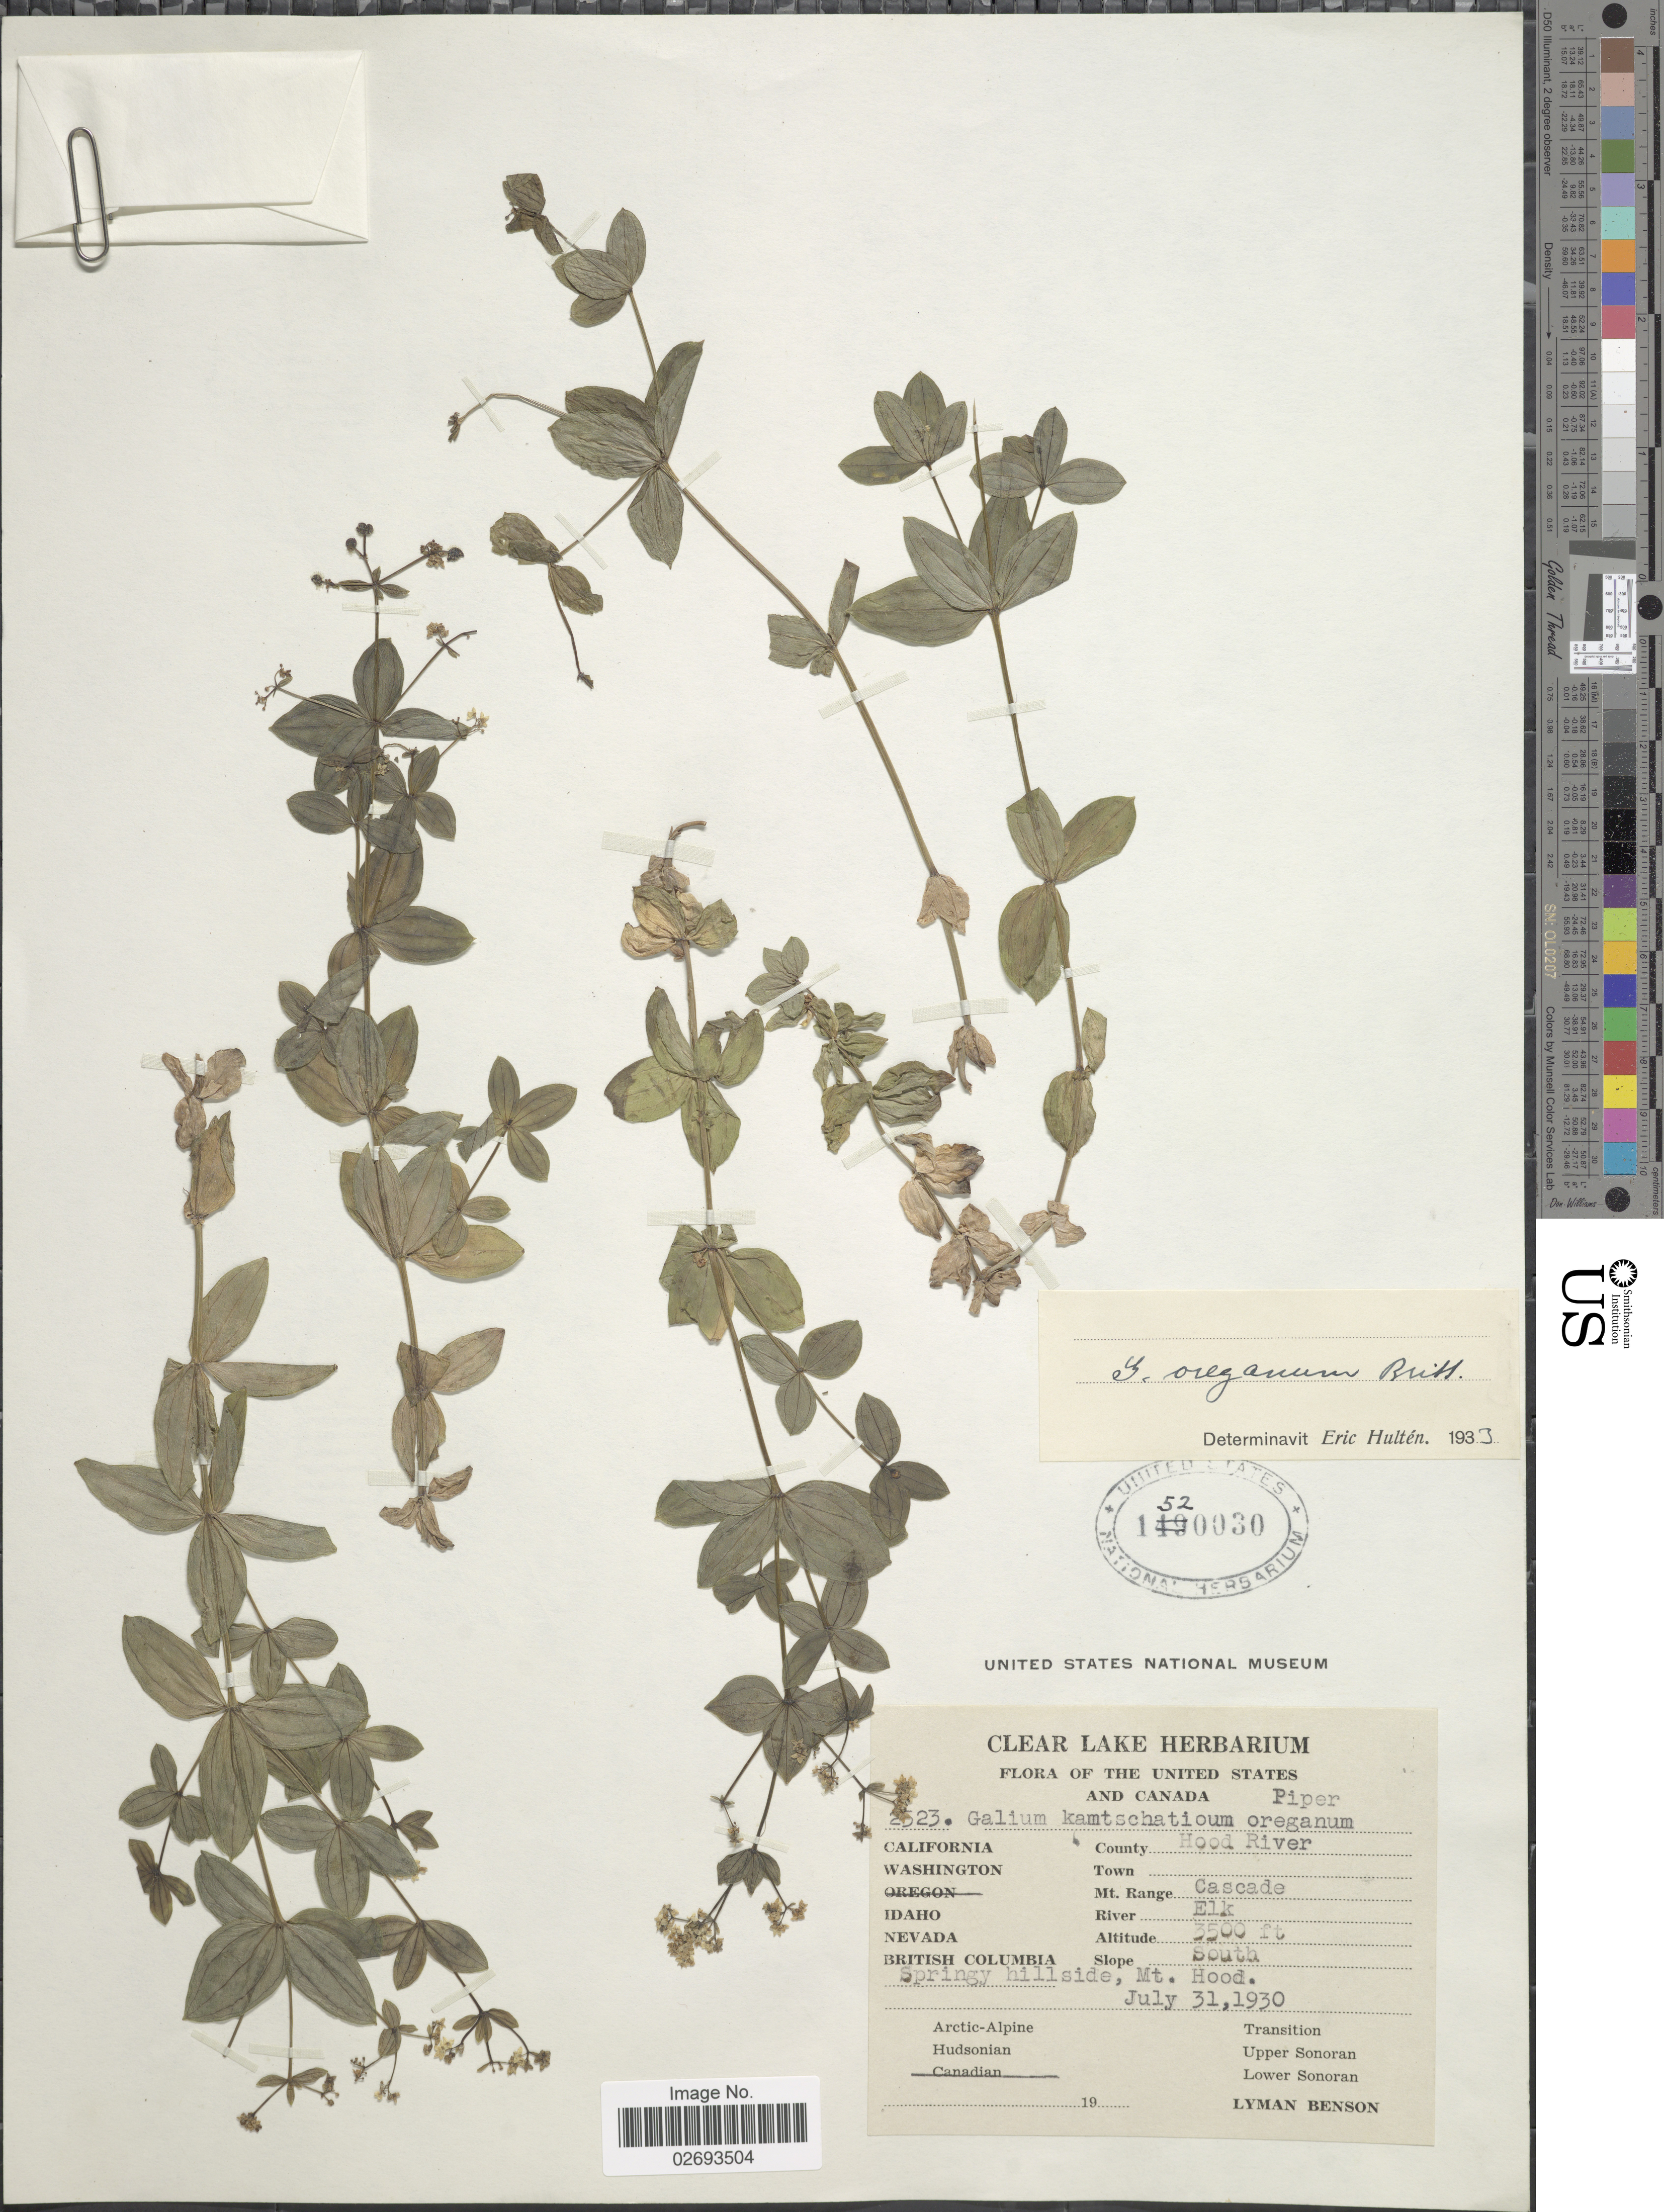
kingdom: Plantae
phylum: Tracheophyta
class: Magnoliopsida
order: Gentianales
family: Rubiaceae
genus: Galium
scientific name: Galium oreganum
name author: Britton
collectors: L. D. Benson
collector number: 2523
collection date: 1930-07-31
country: United States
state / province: Oregon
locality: The United States and Canada, County Hood River, Mt. Range Cascade, South Springy hillside, Mt. Hood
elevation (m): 1067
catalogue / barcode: US 150030